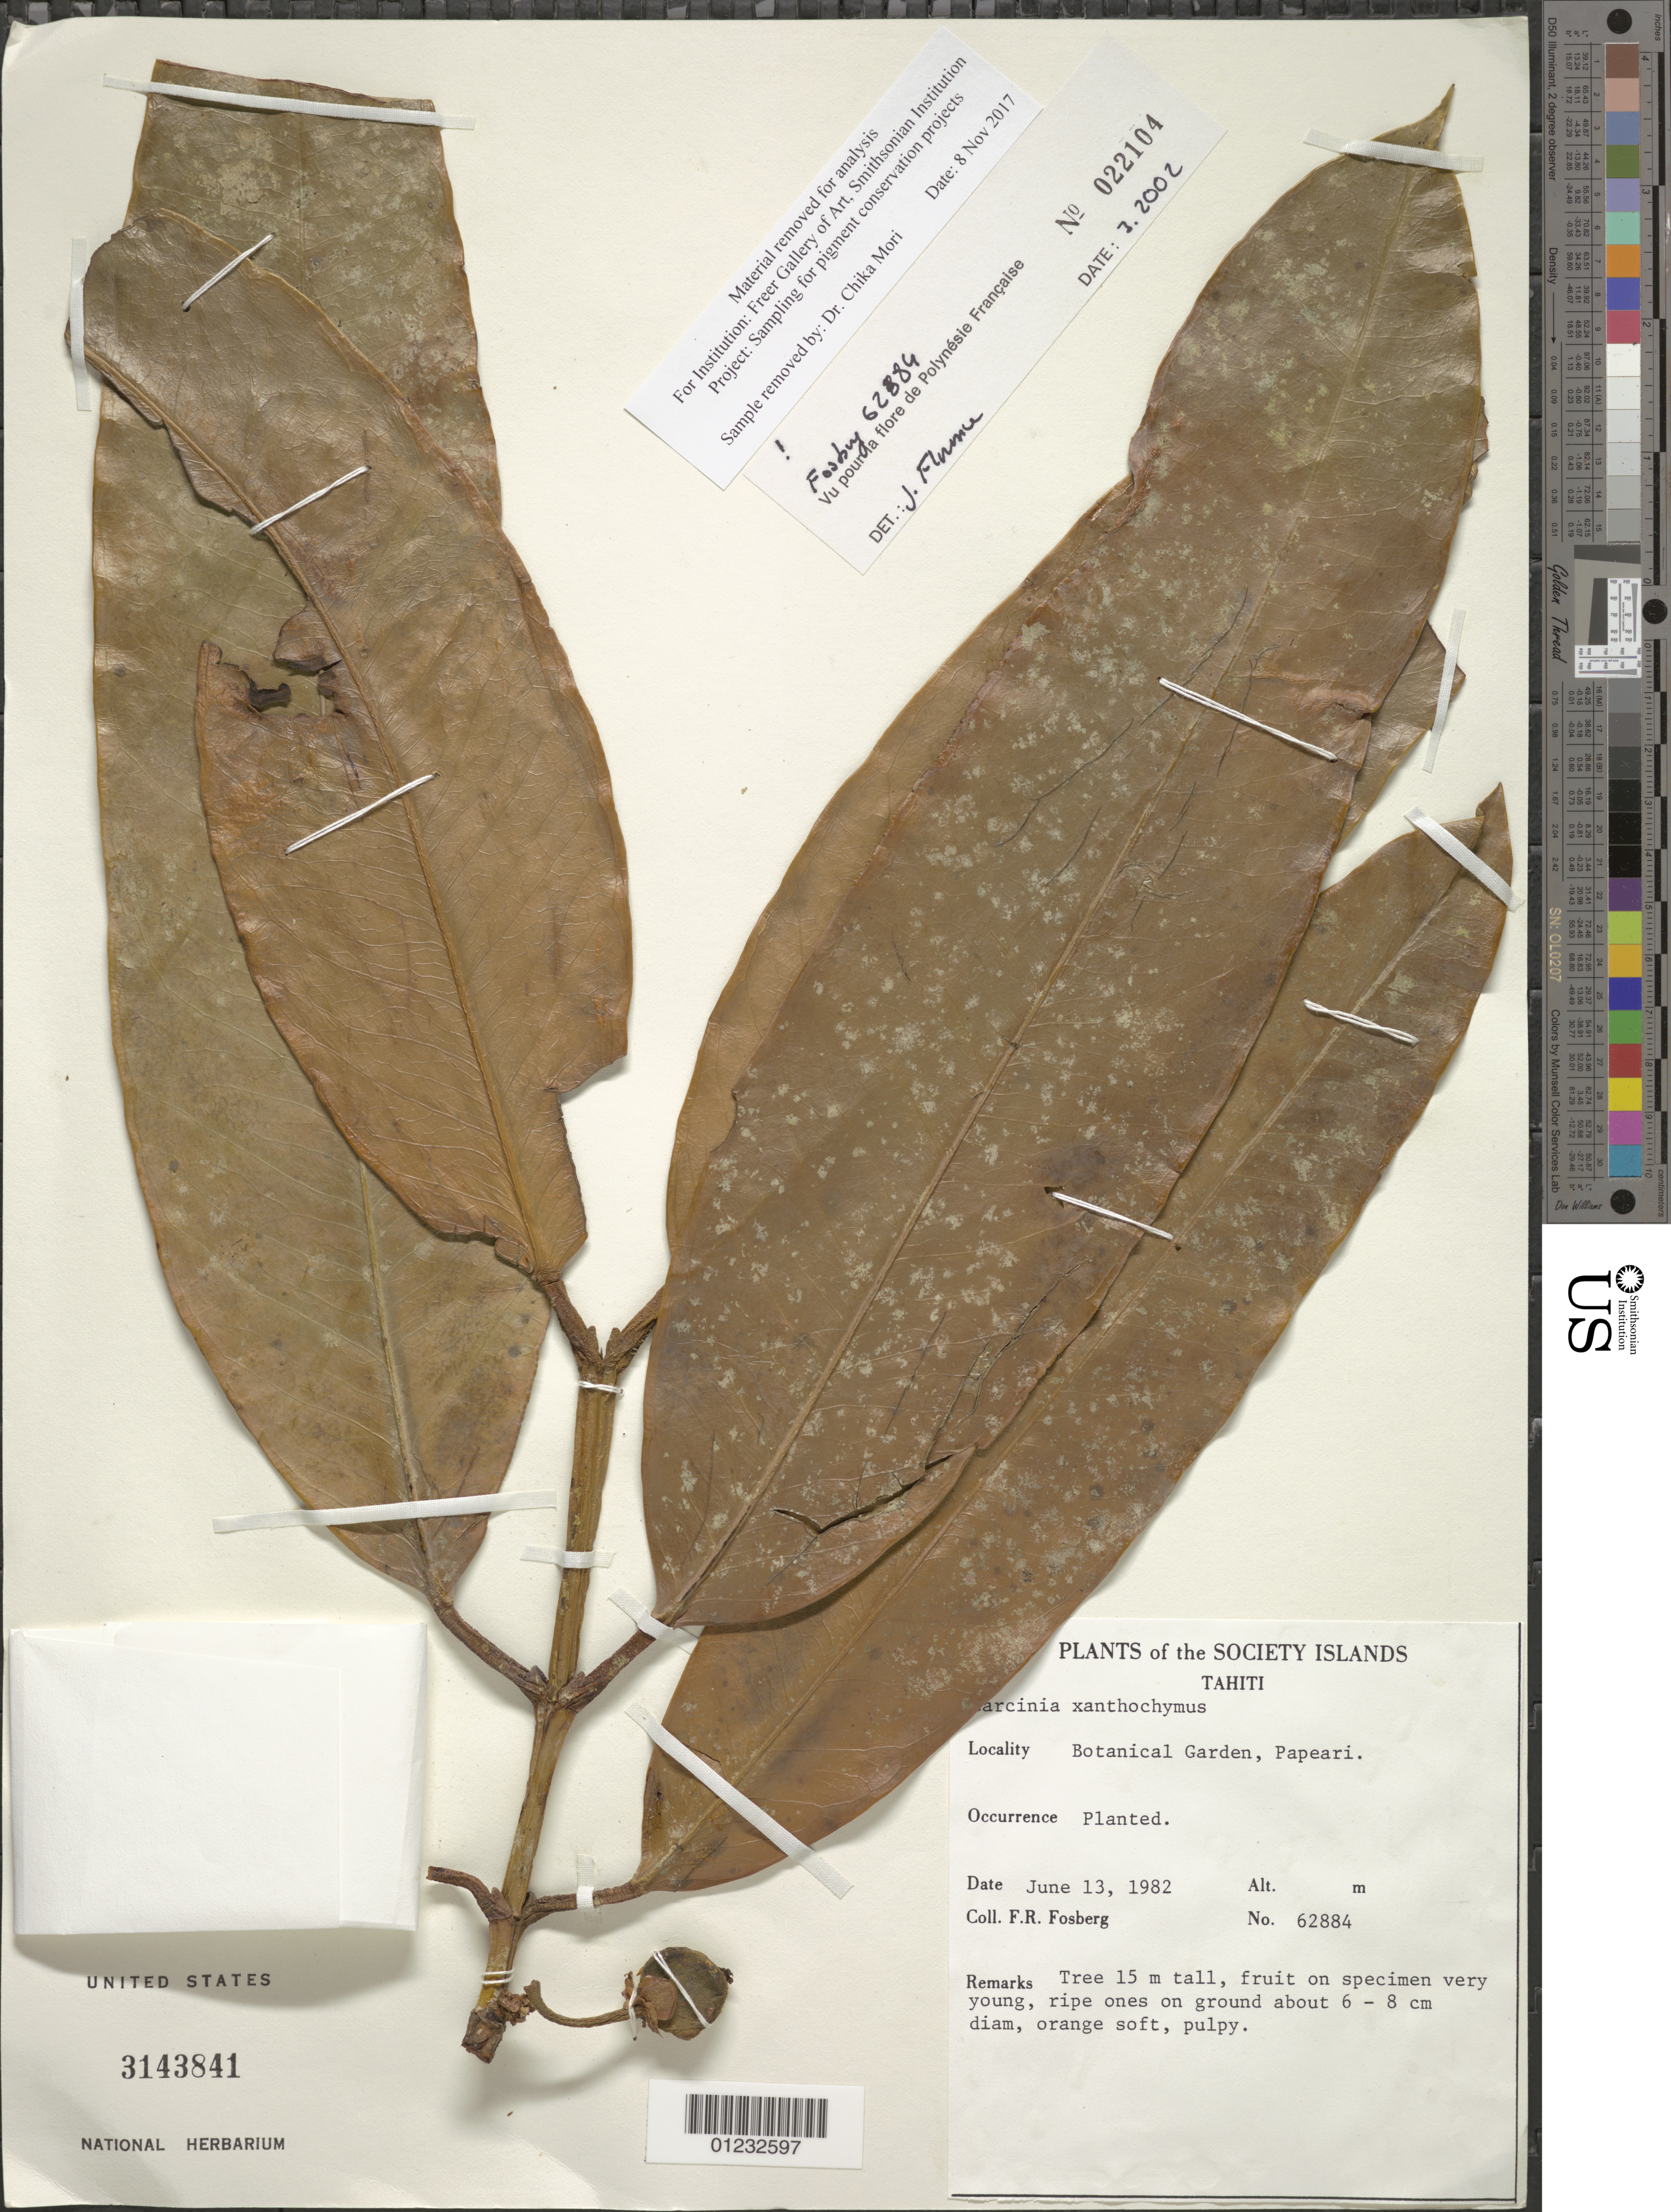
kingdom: Plantae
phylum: Tracheophyta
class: Magnoliopsida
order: Malpighiales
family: Clusiaceae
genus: Garcinia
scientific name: Garcinia xanthochymus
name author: Hook. f. ex T. Anderson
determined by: Florence, J.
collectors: F. R. Fosberg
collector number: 62884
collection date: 1982-06-13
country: French Polynesia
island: Tahiti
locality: Botanical garden, Papeari.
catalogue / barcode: US 3143841